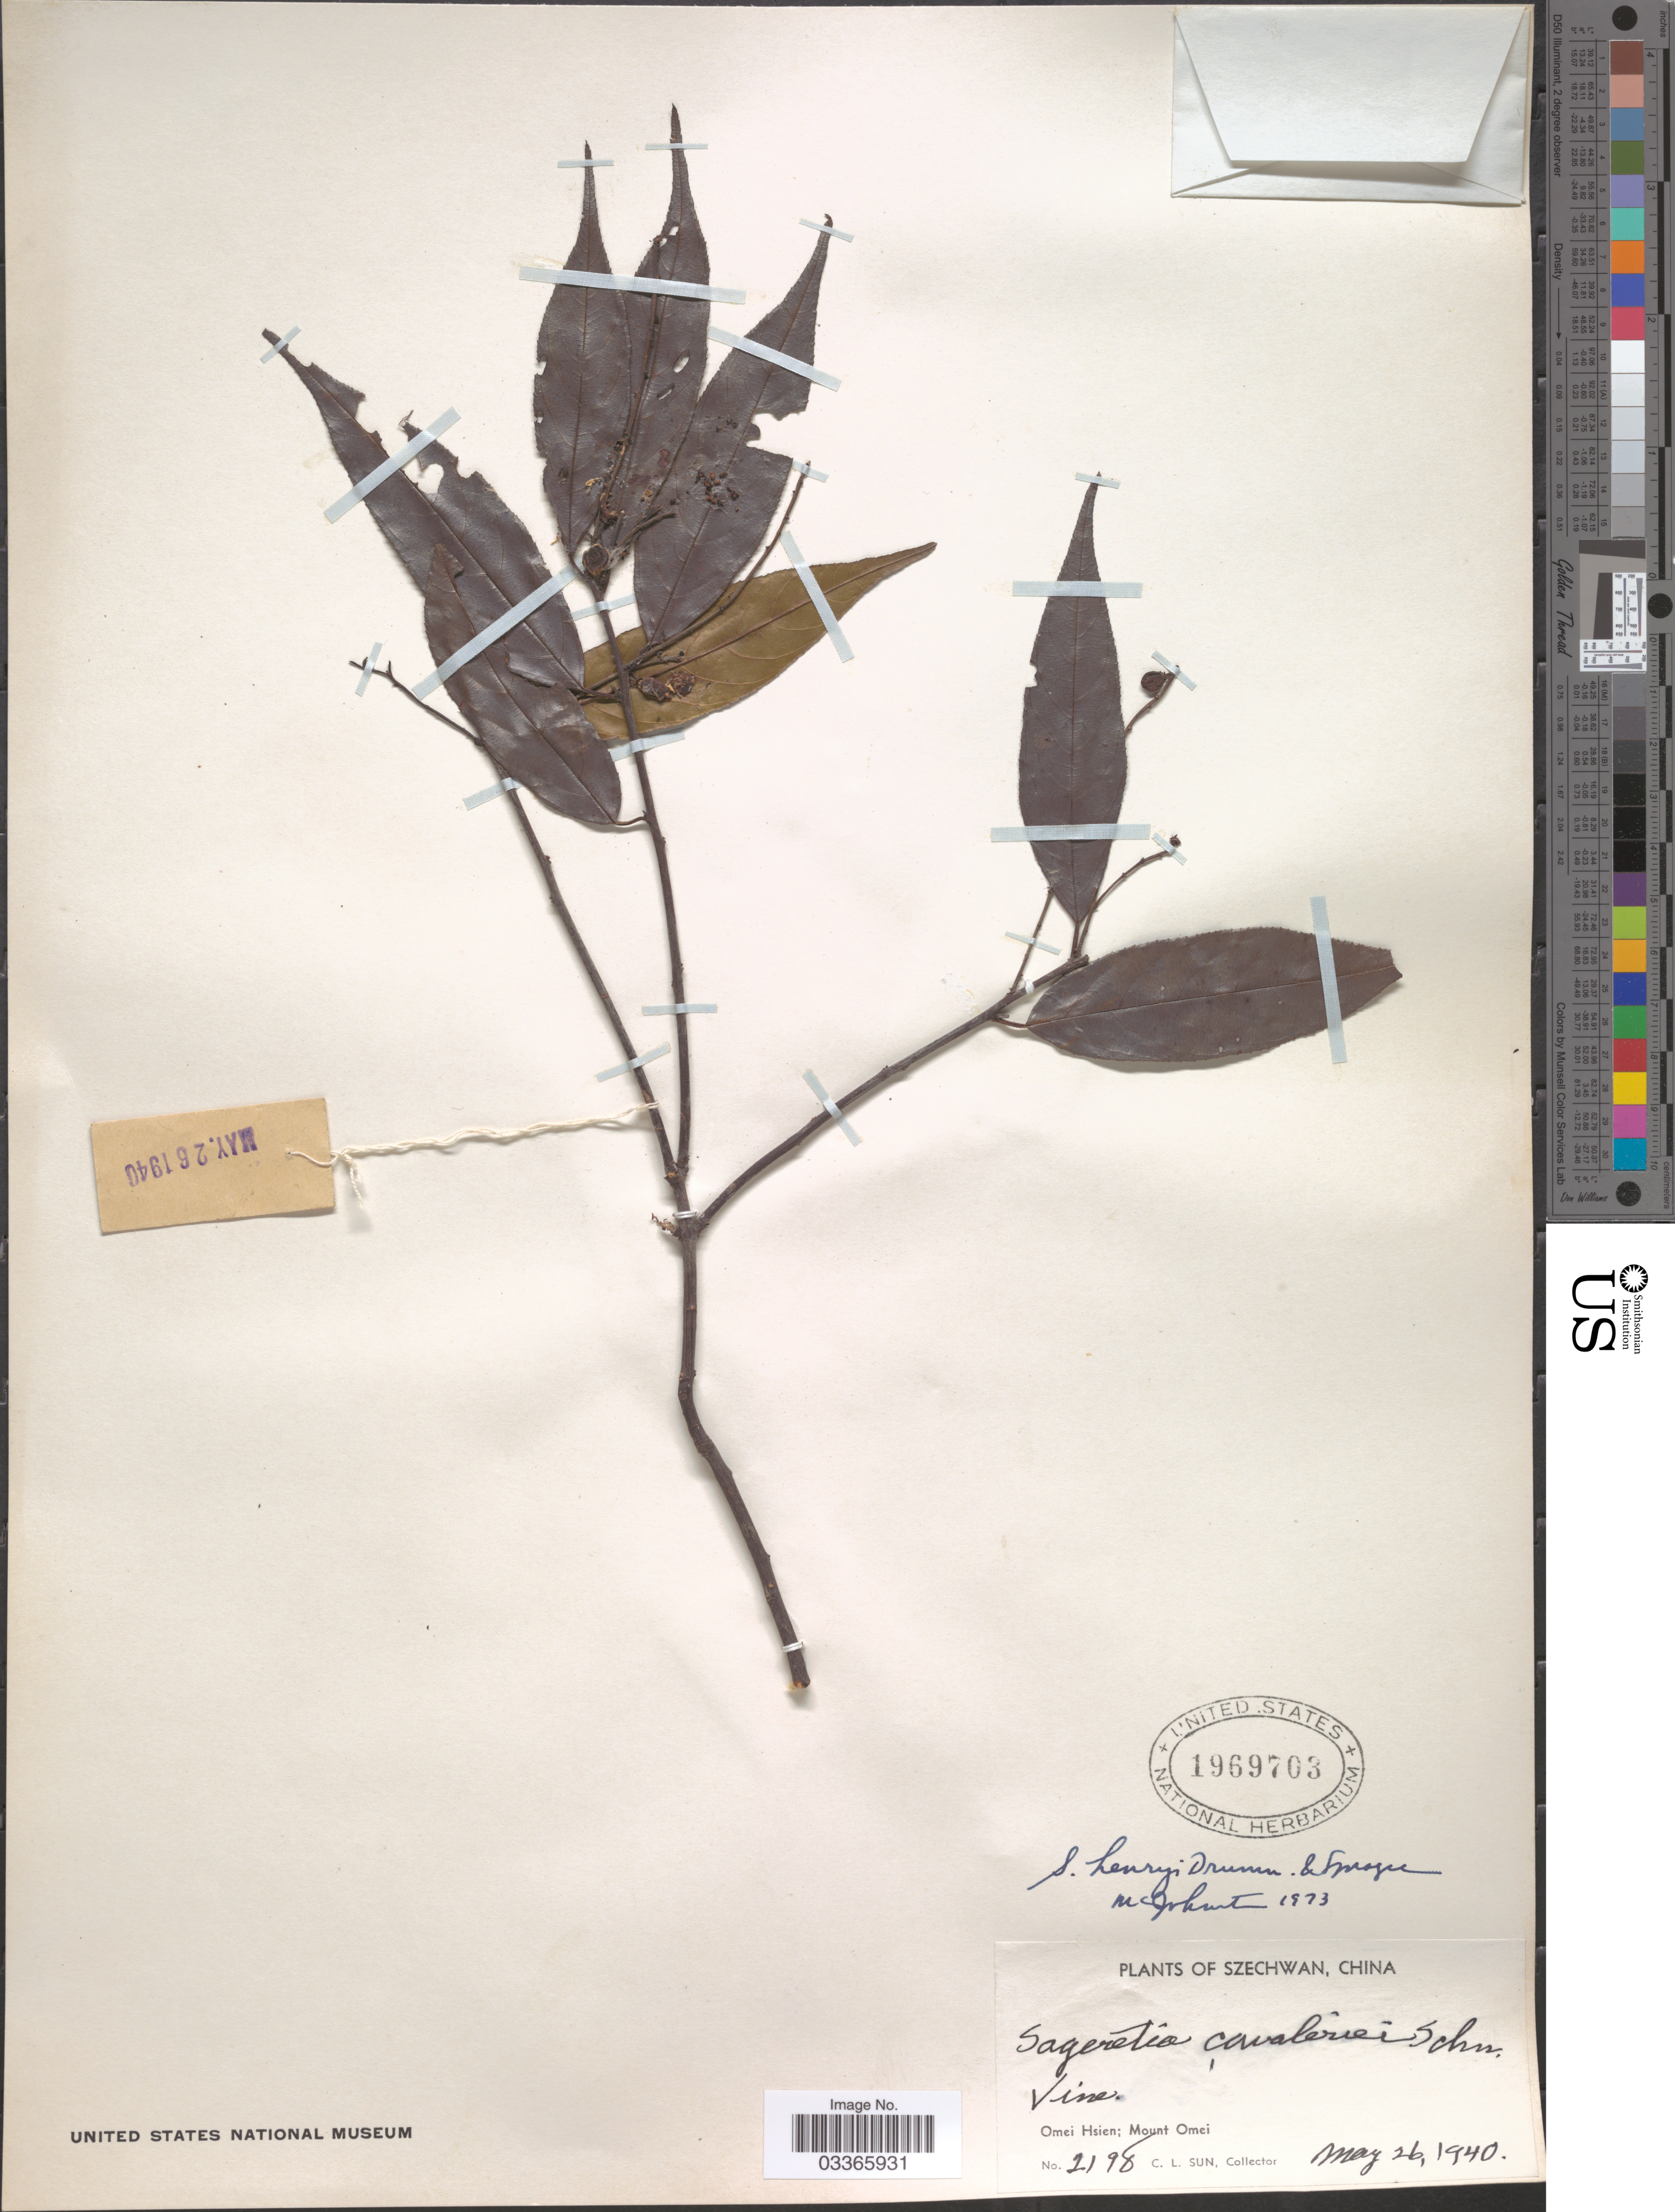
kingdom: Plantae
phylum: Tracheophyta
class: Magnoliopsida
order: Rosales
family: Rhamnaceae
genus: Sageretia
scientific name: Sageretia henryi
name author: J.R. Drumm. & C. Sprague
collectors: C. Sun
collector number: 2198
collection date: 1940-05-26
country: China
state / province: Sichuan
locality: Szechwan, Omei Hsien; Mount Omei.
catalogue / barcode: US 1969703